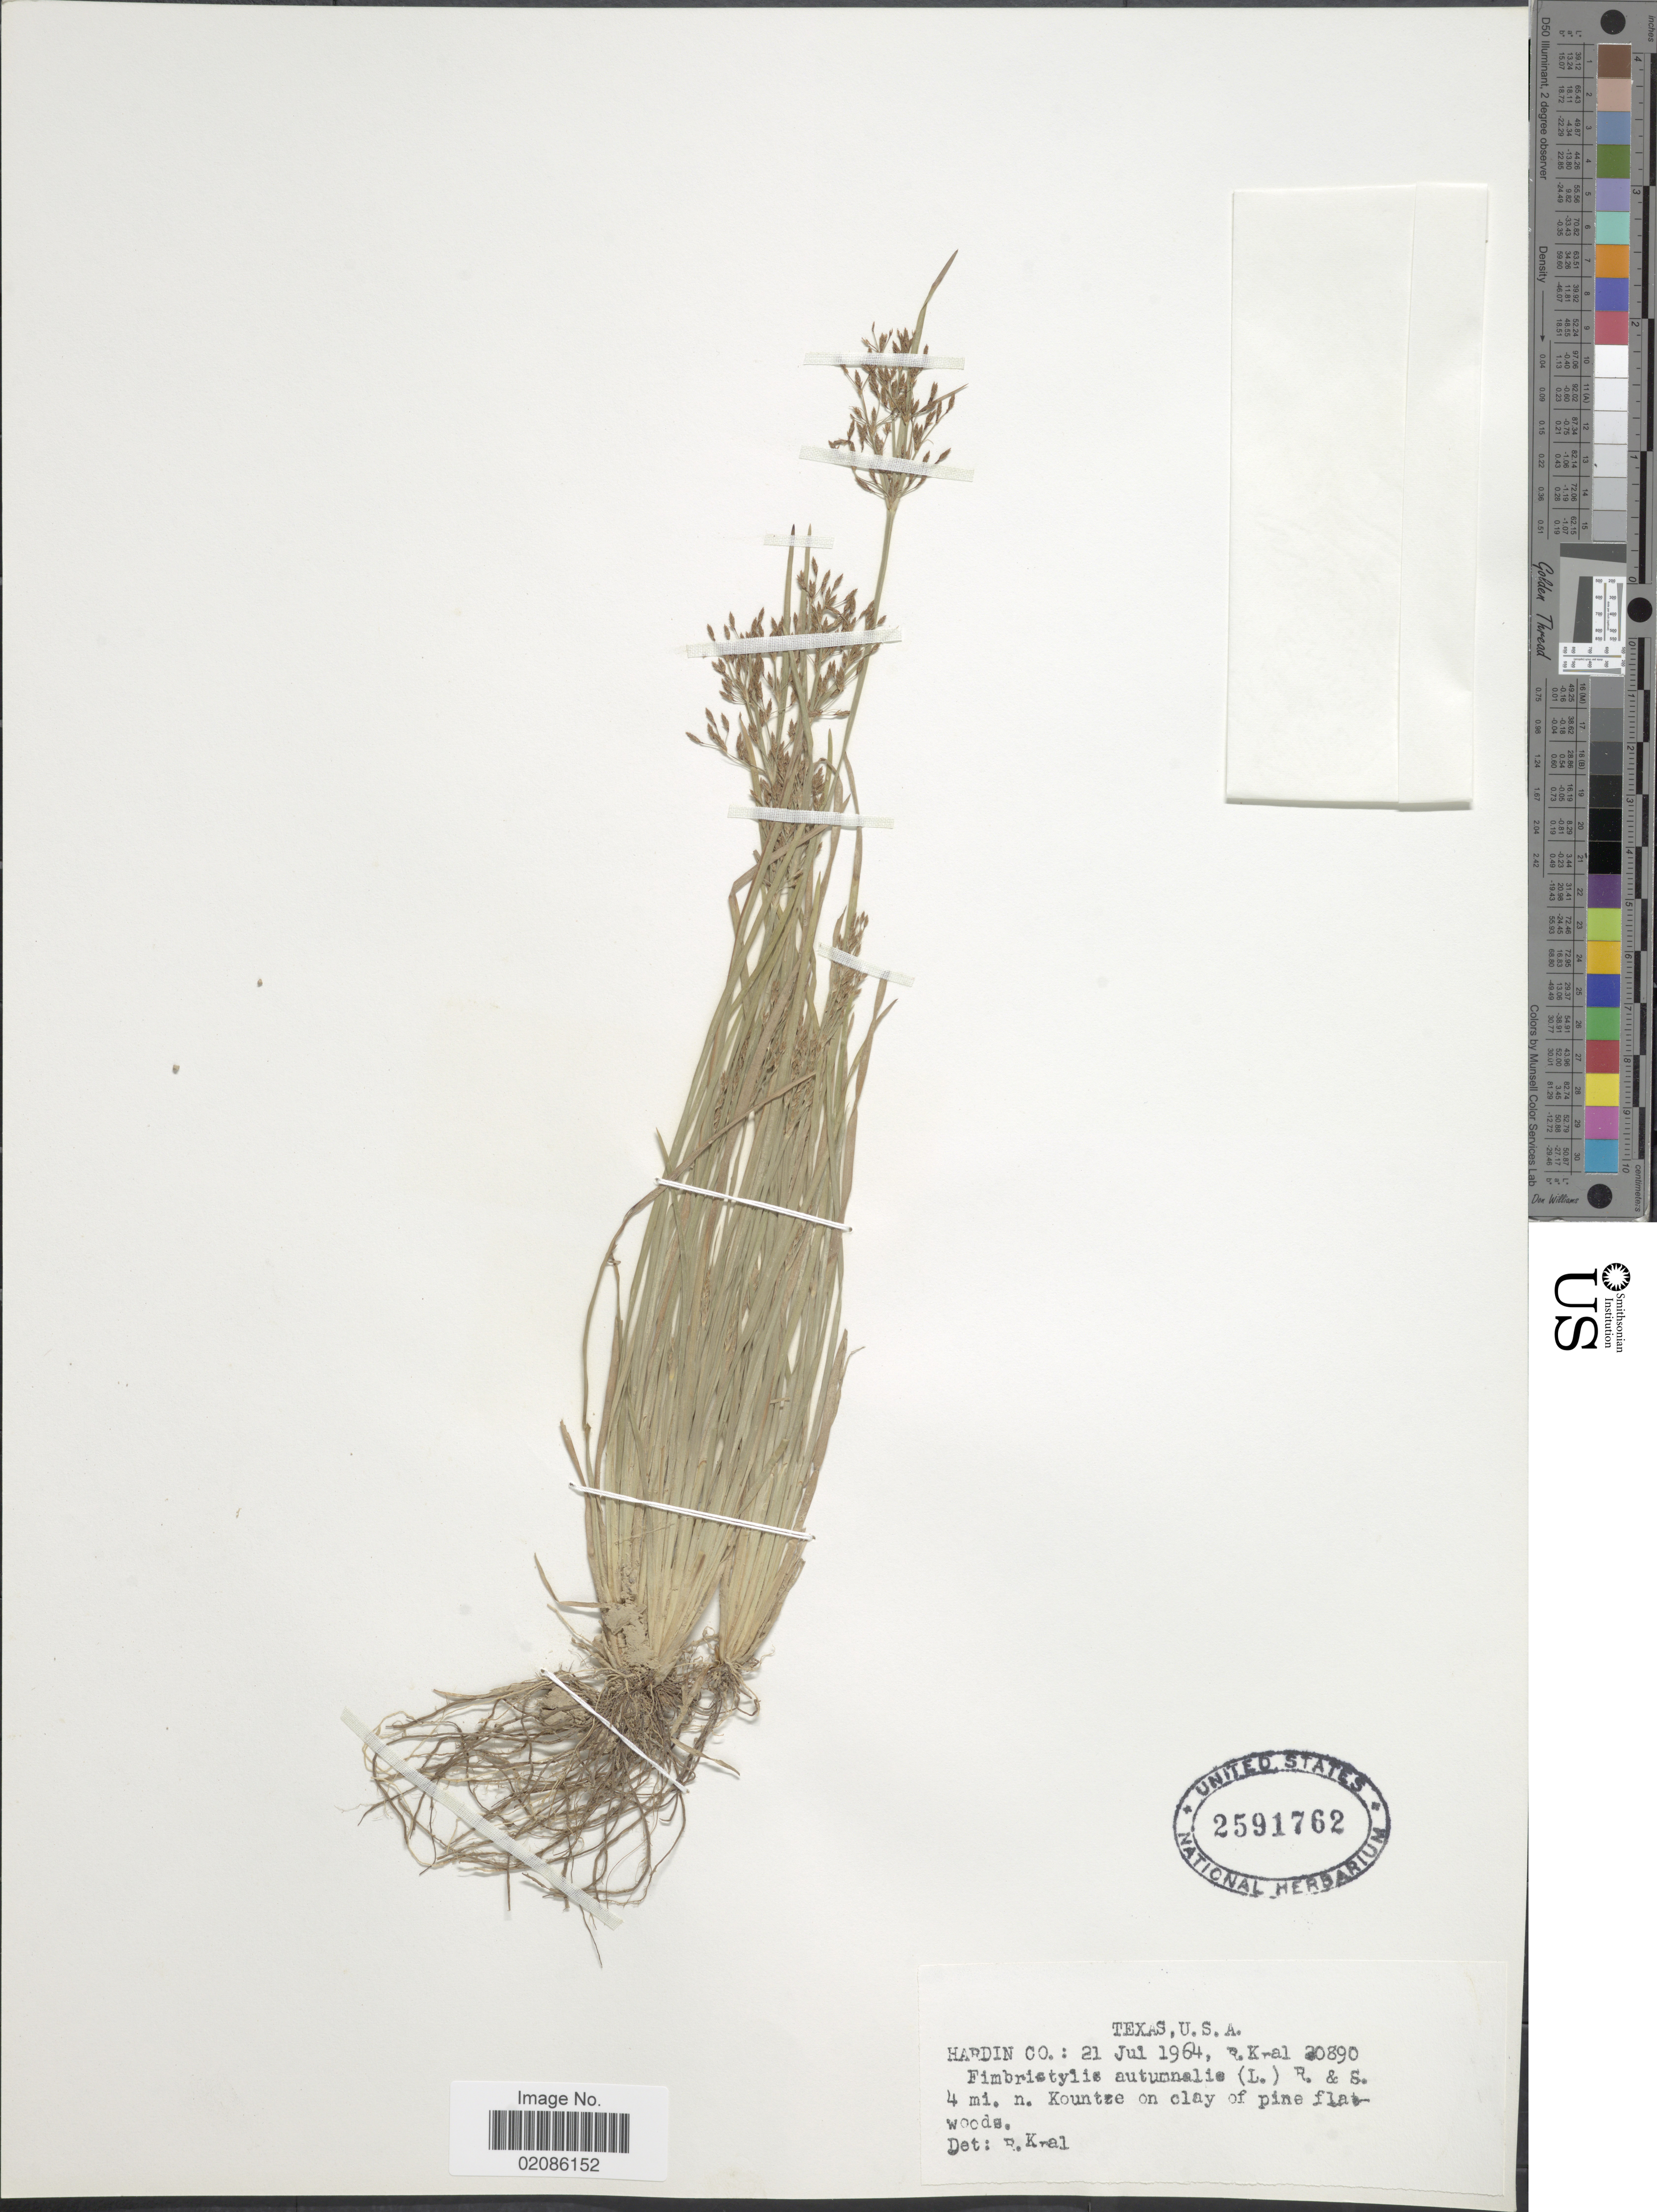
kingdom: Plantae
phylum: Tracheophyta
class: Liliopsida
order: Poales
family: Cyperaceae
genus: Fimbristylis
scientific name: Fimbristylis autumnalis (L.) Roem. & Schult.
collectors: R. Kral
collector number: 20890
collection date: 1964-07-21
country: United States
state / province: Texas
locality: Hardin Co. 4 mi. n. Kountze on clay of pine flatwoods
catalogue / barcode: US 2591762